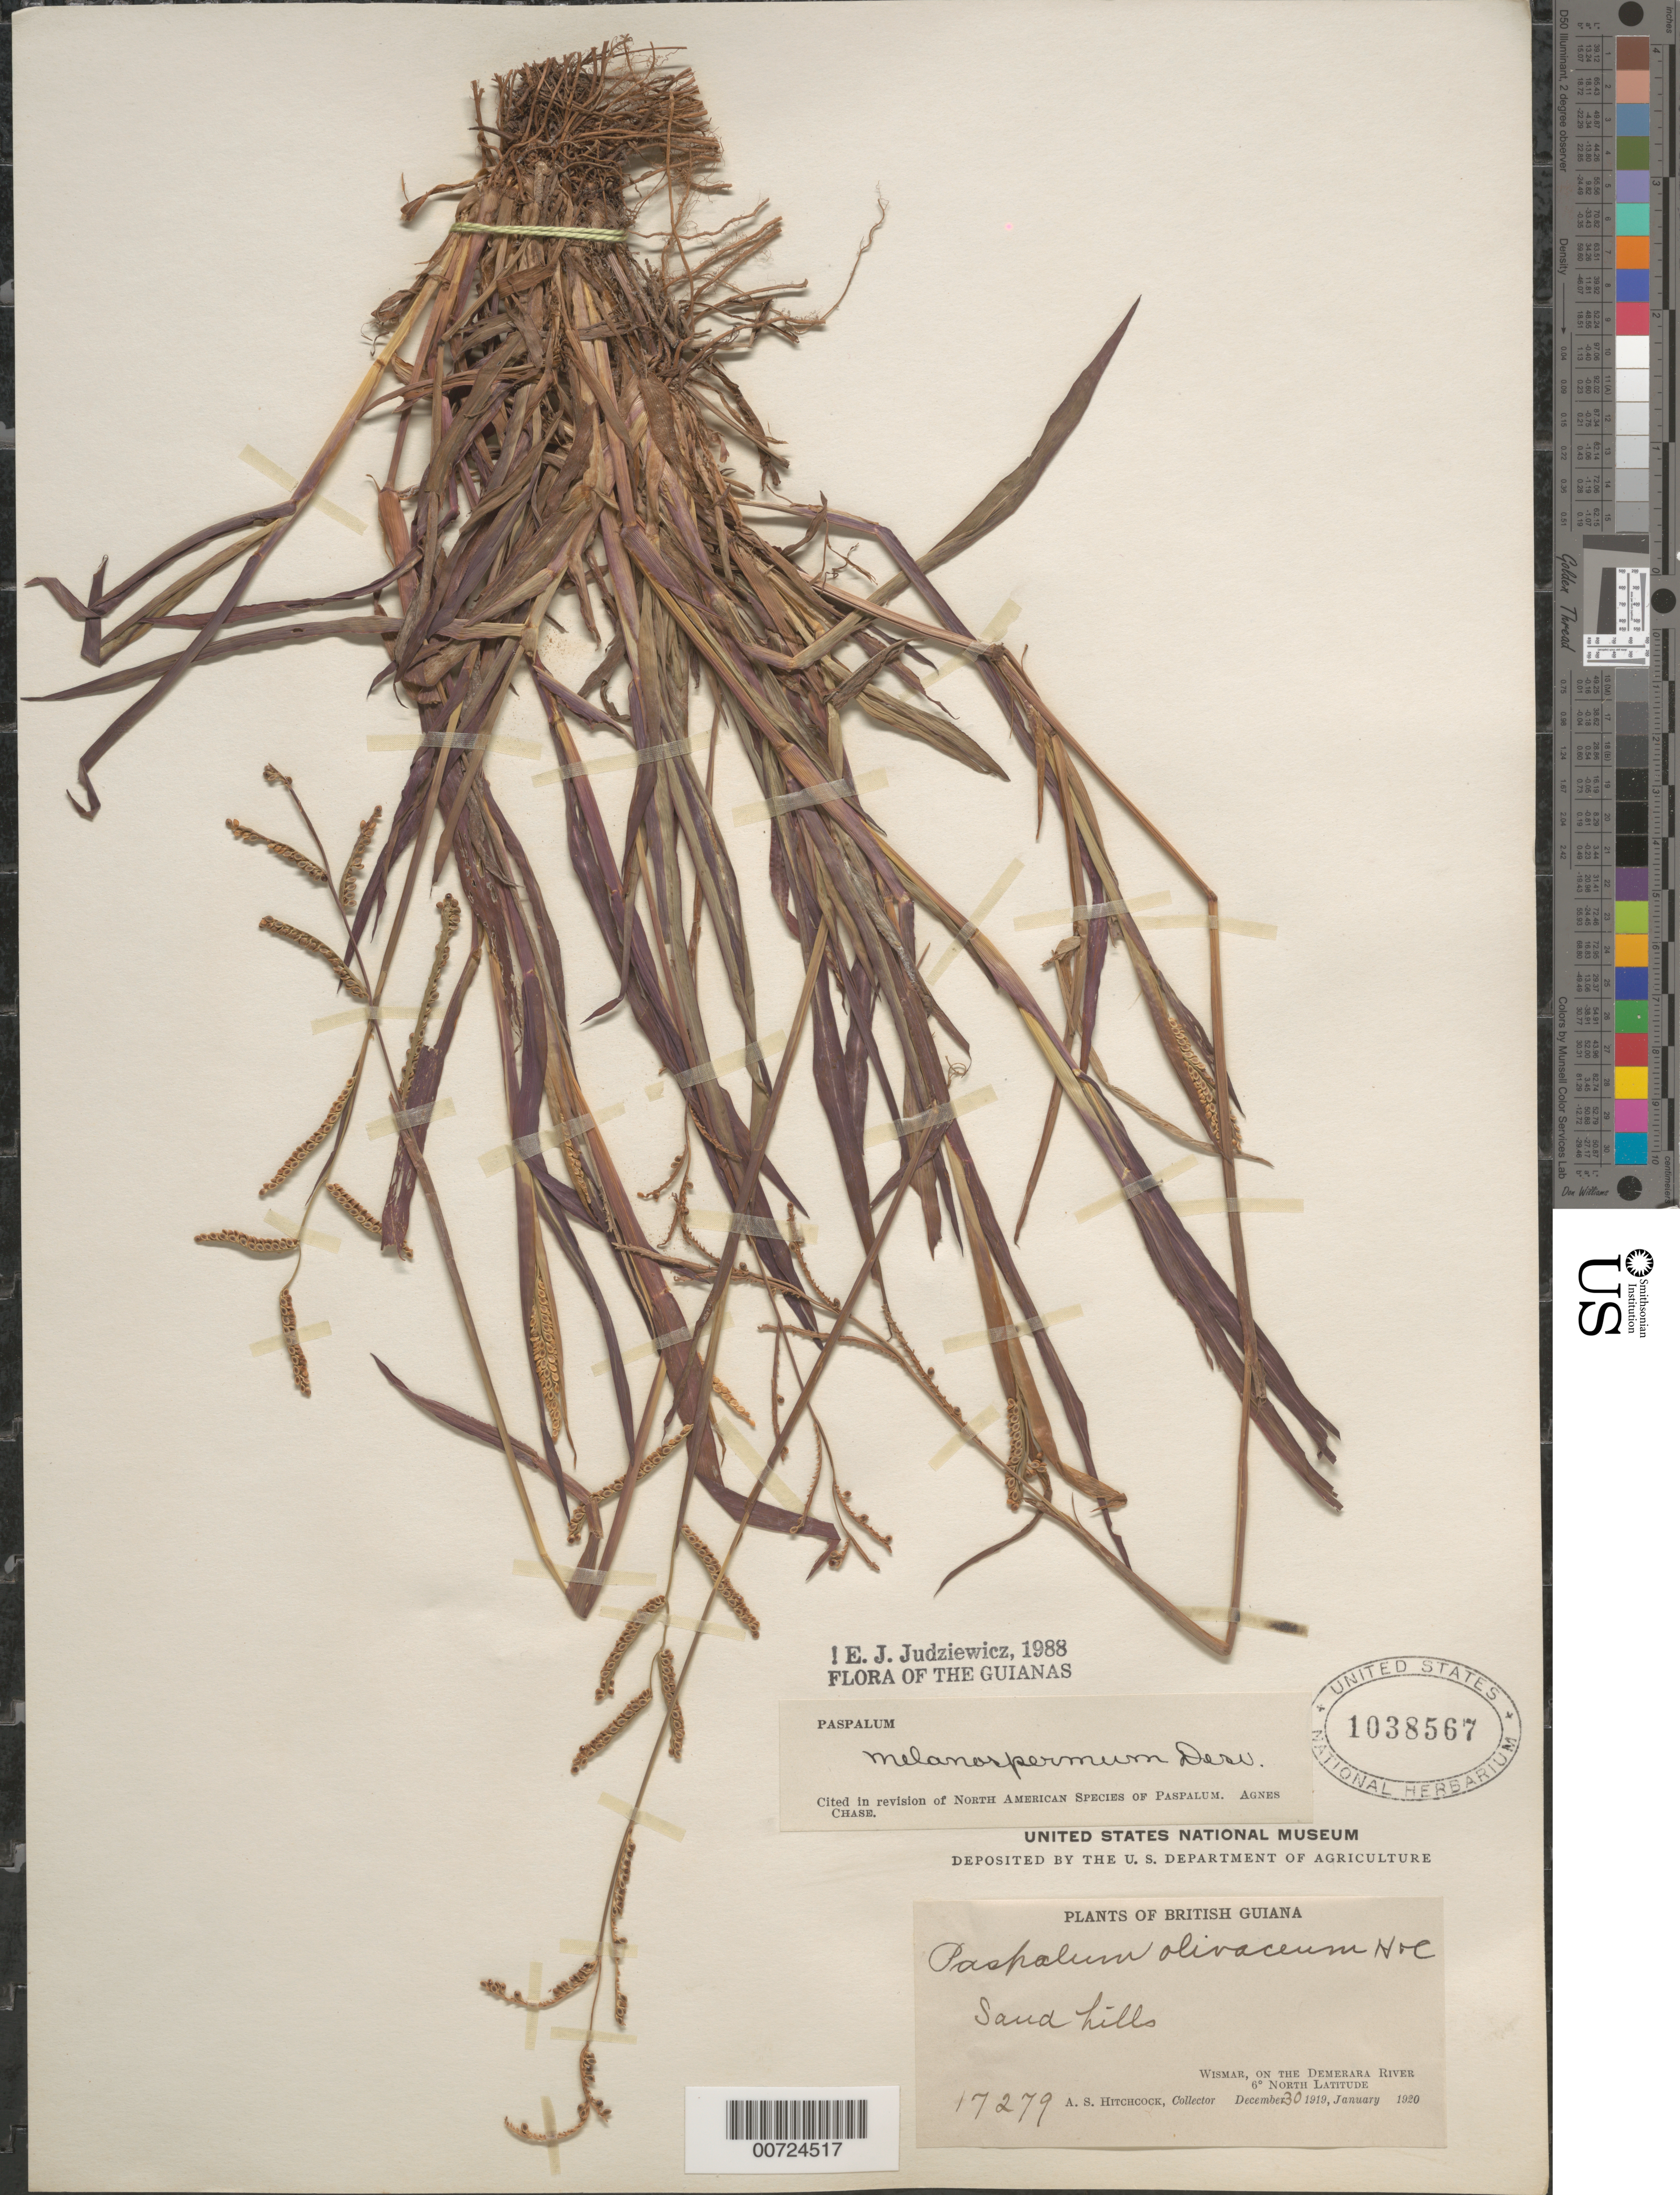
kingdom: Plantae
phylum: Tracheophyta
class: Liliopsida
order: Poales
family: Poaceae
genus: Paspalum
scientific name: Paspalum melanospermum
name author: Desv. ex Poir.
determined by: Judziewicz, E. J.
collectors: A. S. Hitchcock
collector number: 17279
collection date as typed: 31-Dec-20 to 1-Jan-20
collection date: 1920-01-01/1920-12-31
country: Guyana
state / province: U. Demerara-Berbice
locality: Wismar, on the Demerara River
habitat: Sand hills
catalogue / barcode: US 1038567